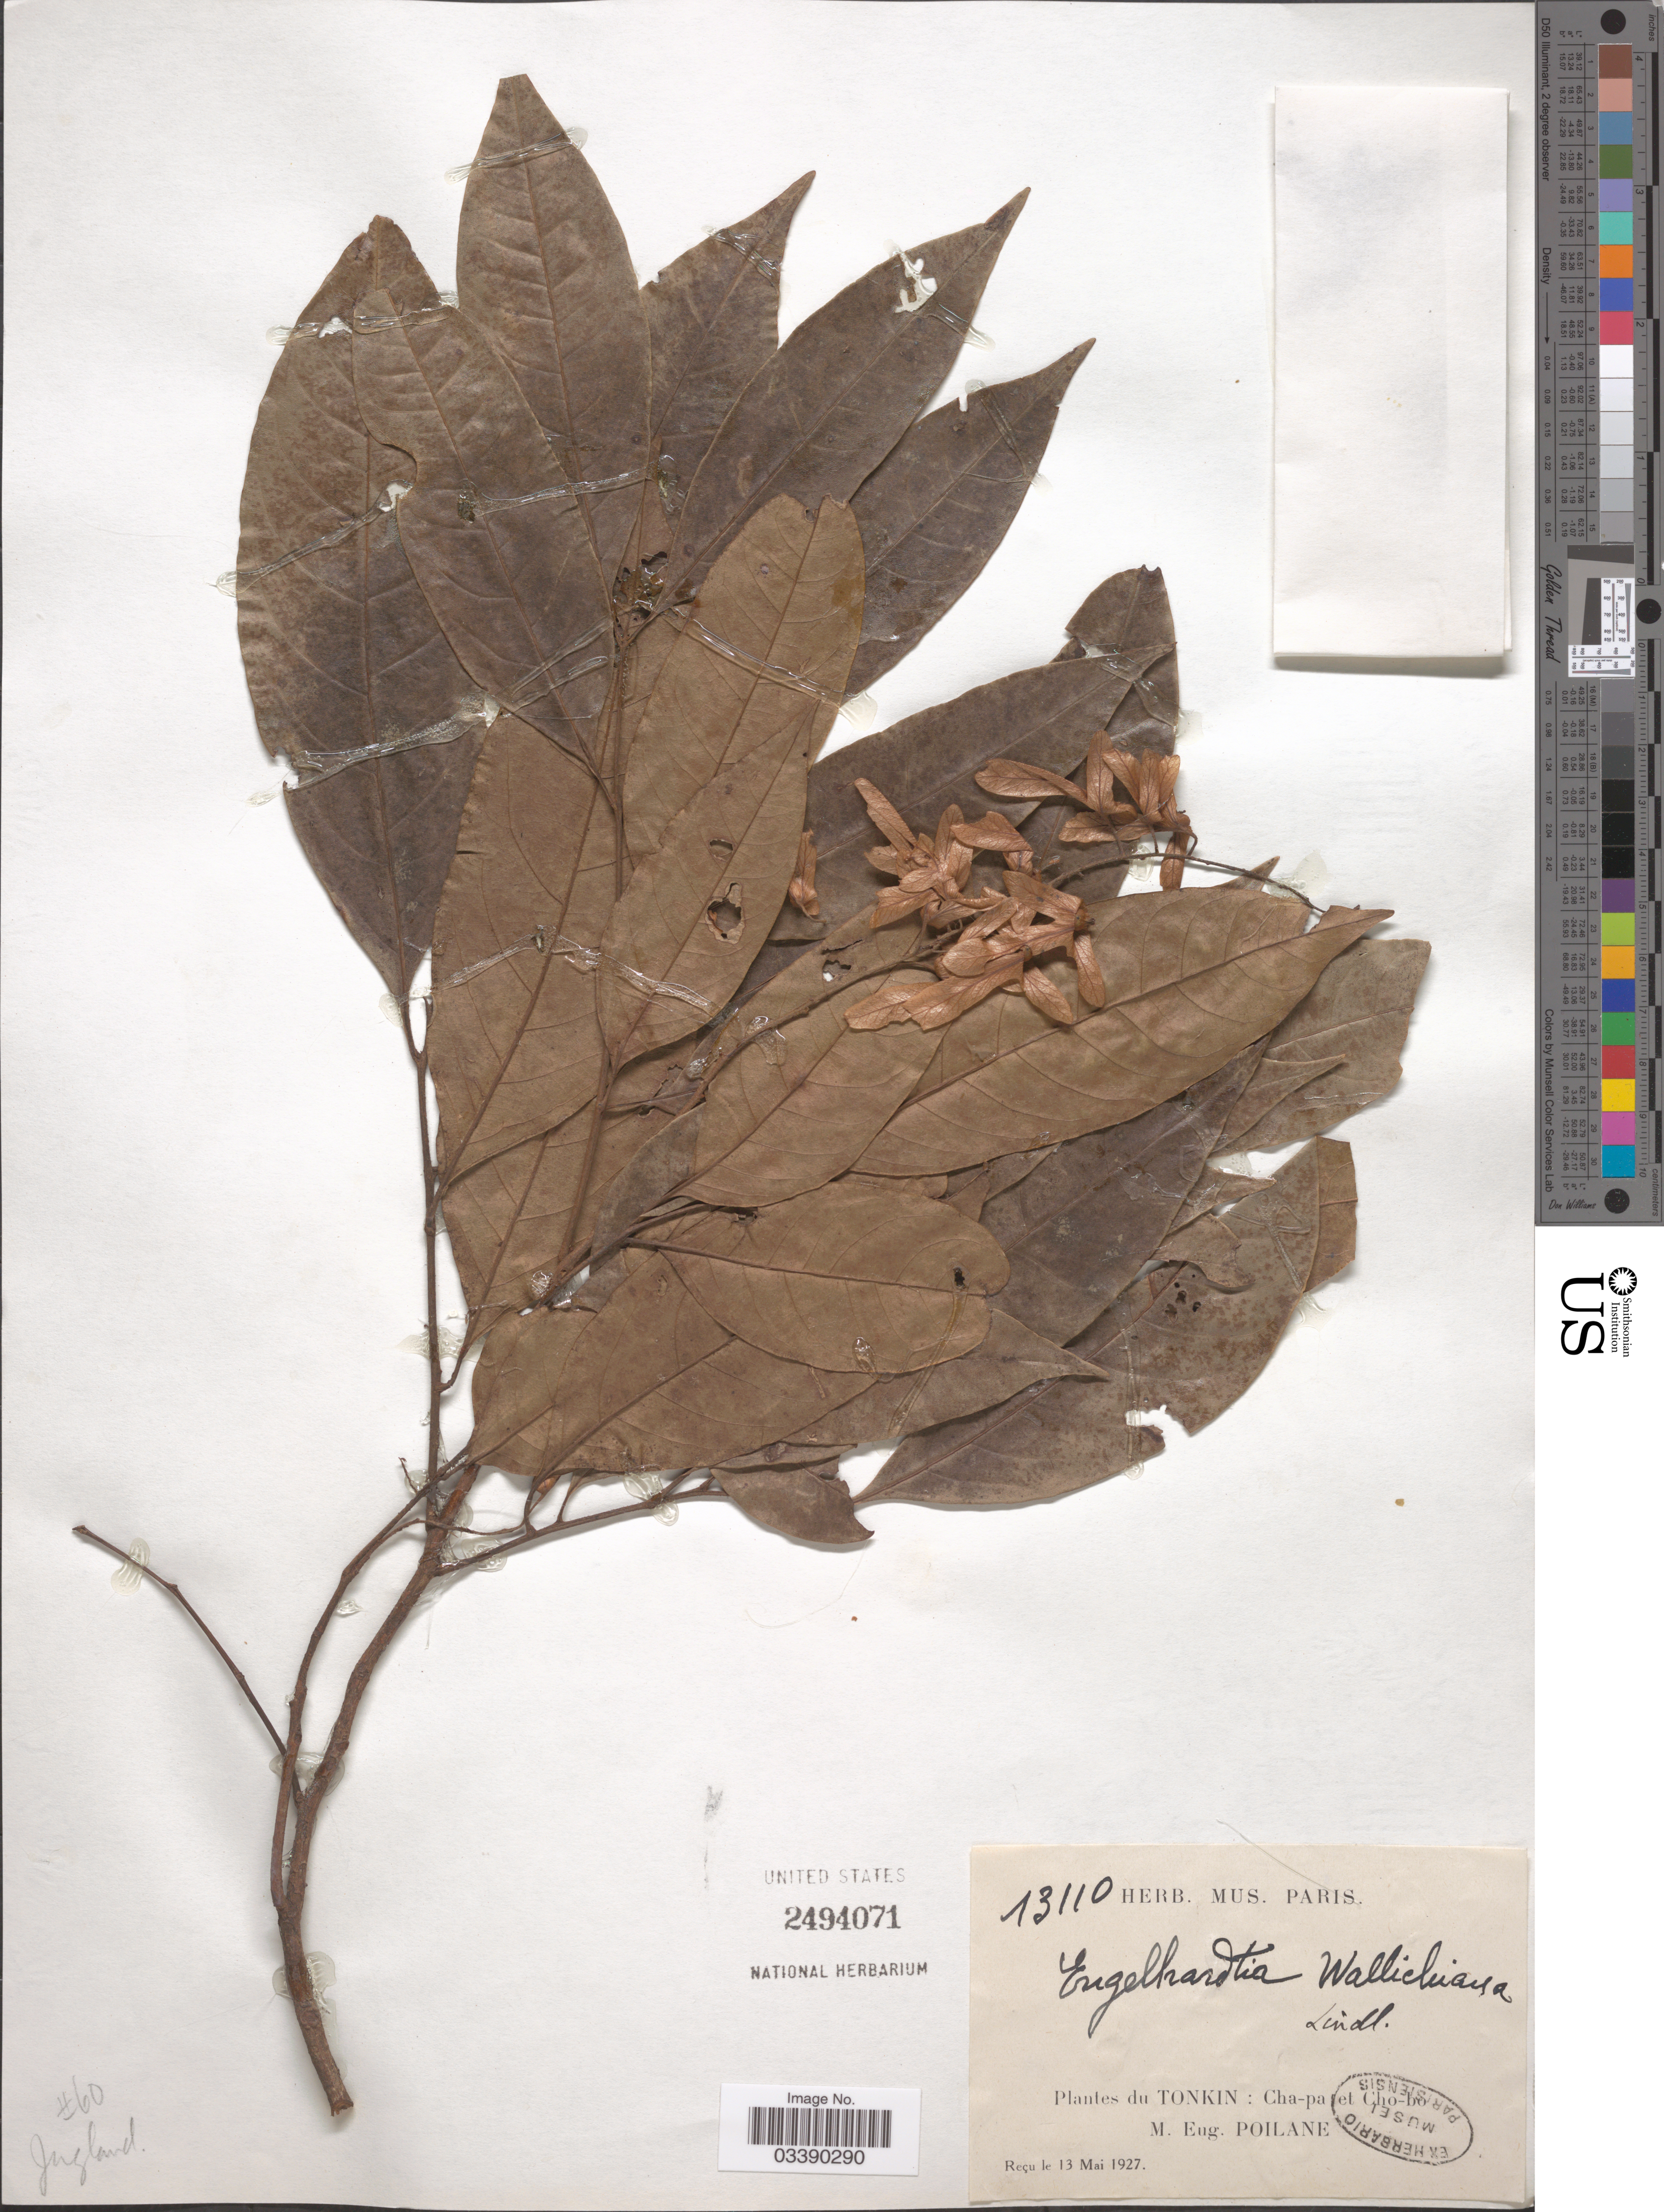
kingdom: Plantae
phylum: Tracheophyta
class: Magnoliopsida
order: Fagales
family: Juglandaceae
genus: Engelhardia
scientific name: Engelhardia roxburghiana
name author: Lindl.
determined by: Strong, Mark T., (BOT), Smithsonian Institution - National Museum of Natural History (UNITED STATES)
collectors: M. Poilane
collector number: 13110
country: Vietnam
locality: Tonkin: Cha-pa et Cho-bo.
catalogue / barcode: US 2494071